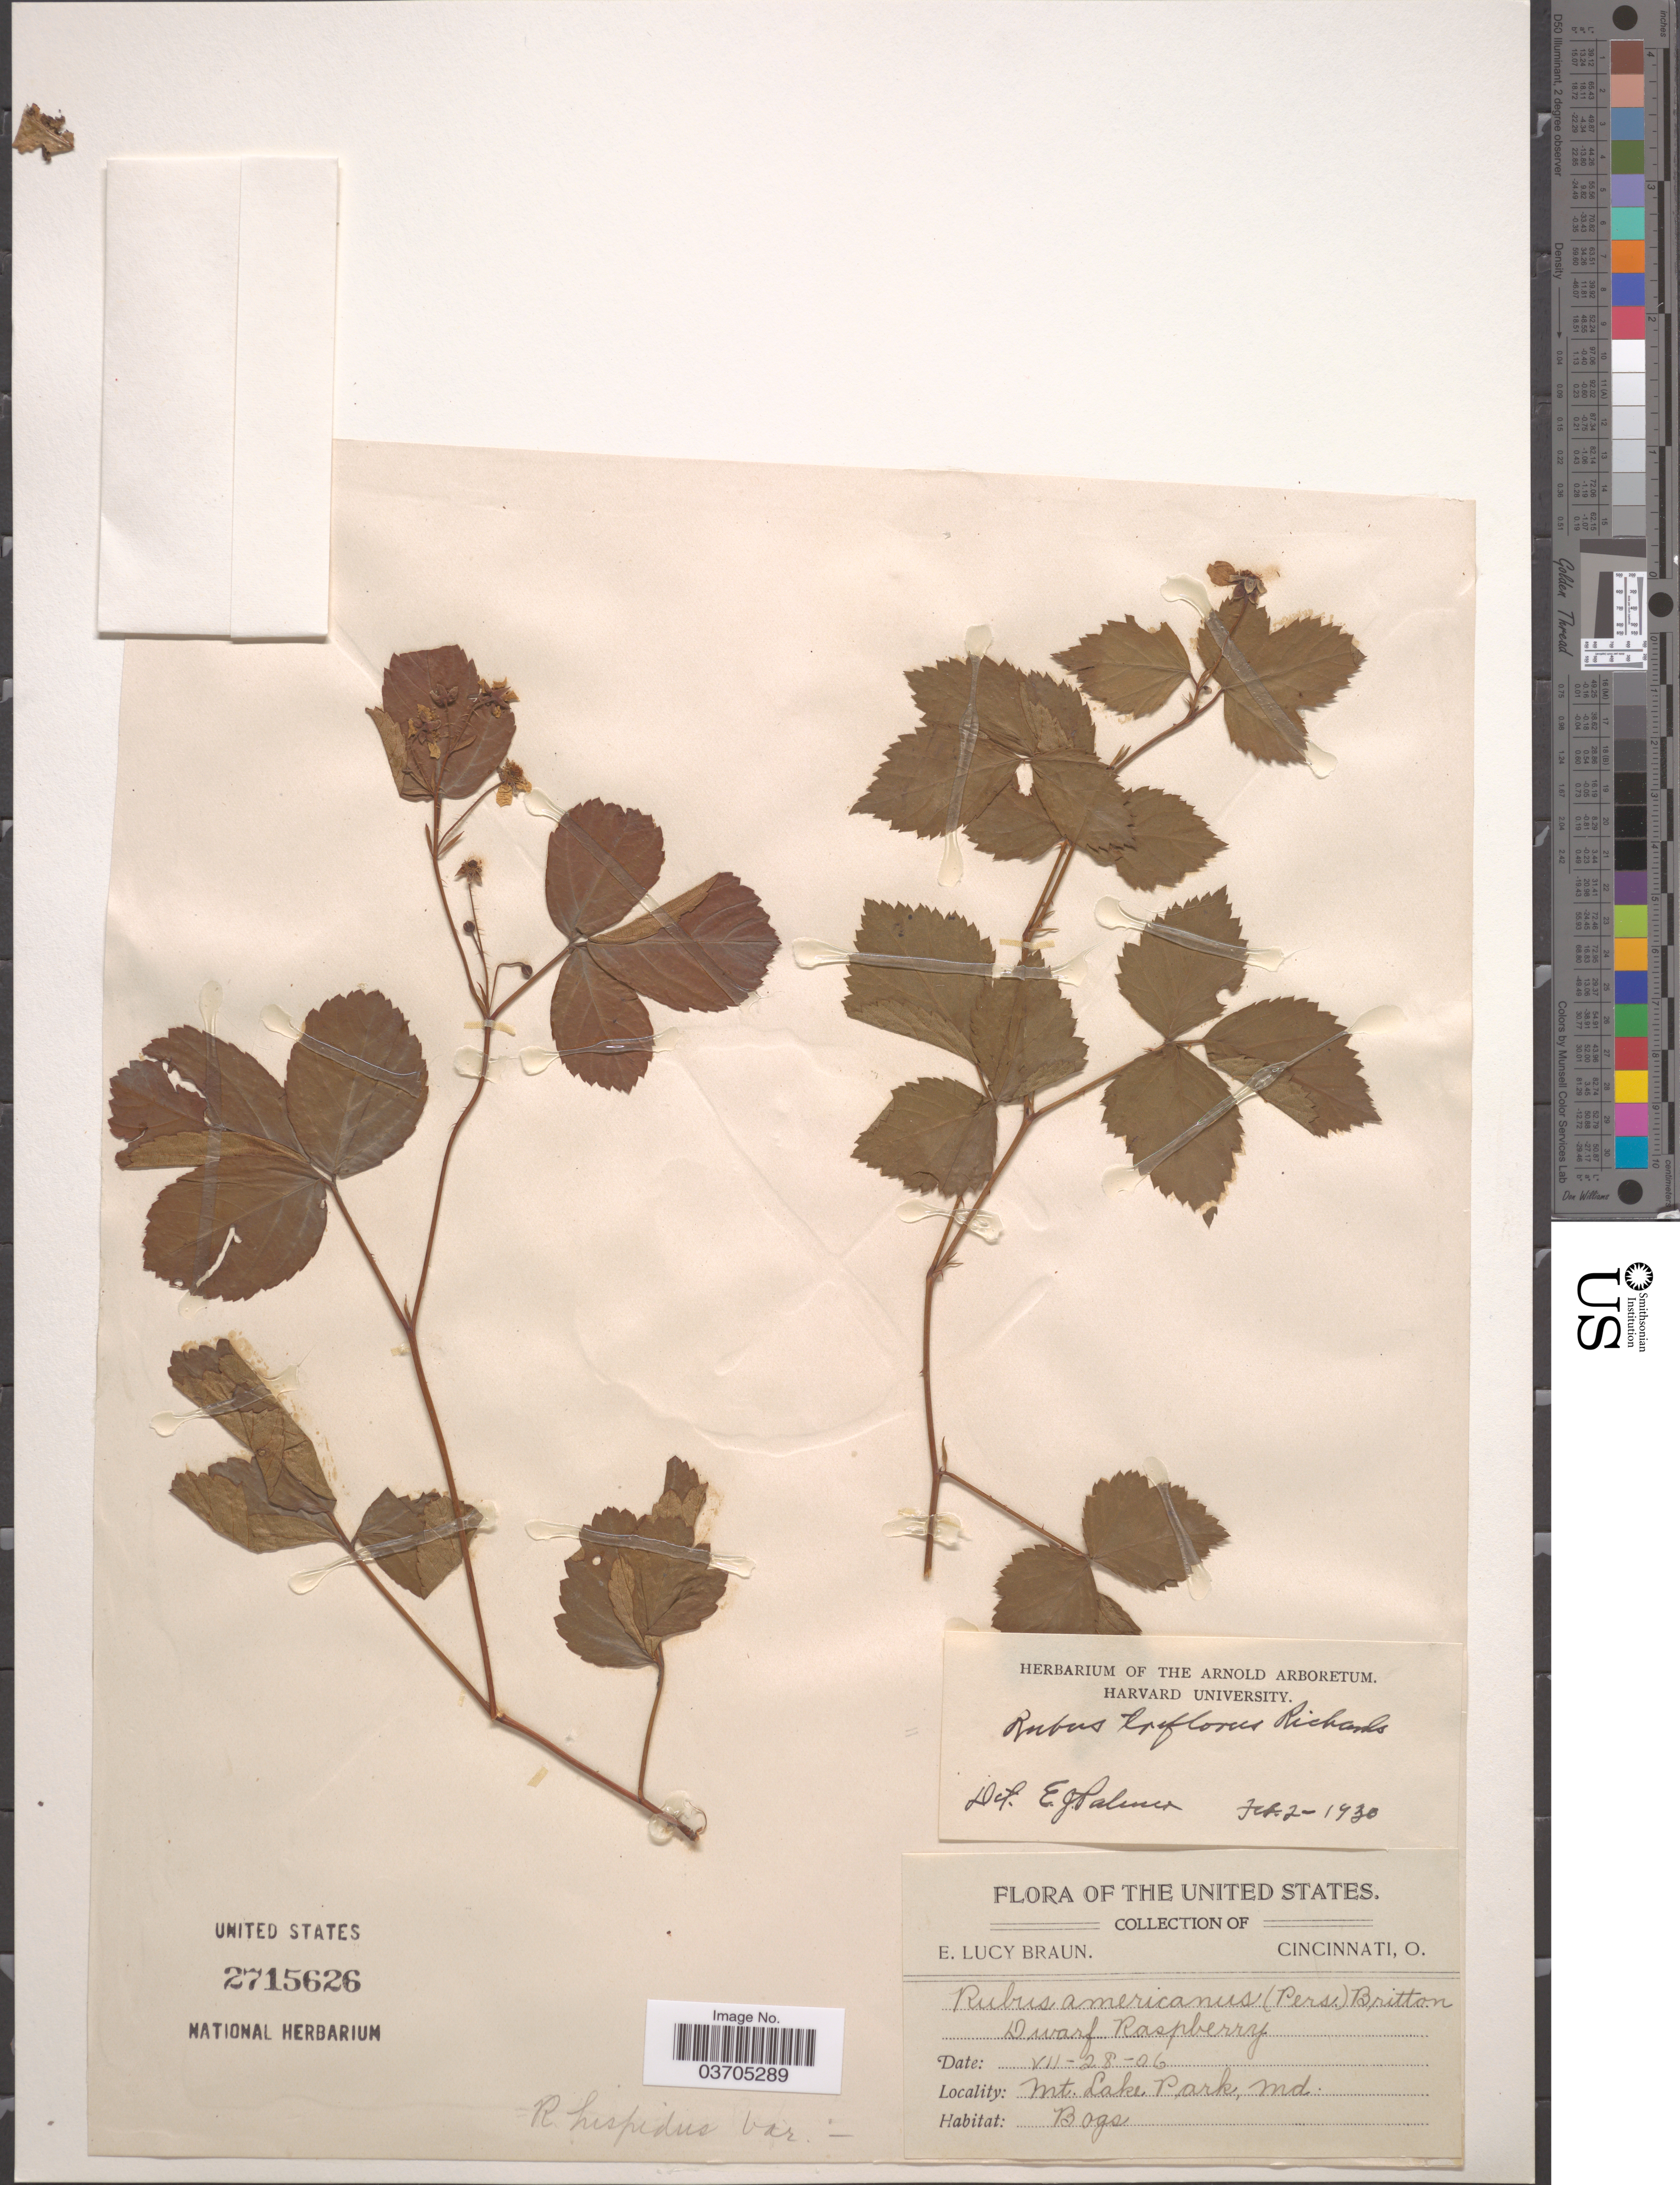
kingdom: Plantae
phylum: Tracheophyta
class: Magnoliopsida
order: Rosales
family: Rosaceae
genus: Rubus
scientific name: Rubus hispidus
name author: L.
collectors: E. L. Braun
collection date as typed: Transcribed d/m/y: 28/7/6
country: United States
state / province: Maryland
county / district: Garrett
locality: Mt. Lake Park.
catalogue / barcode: US 2715626